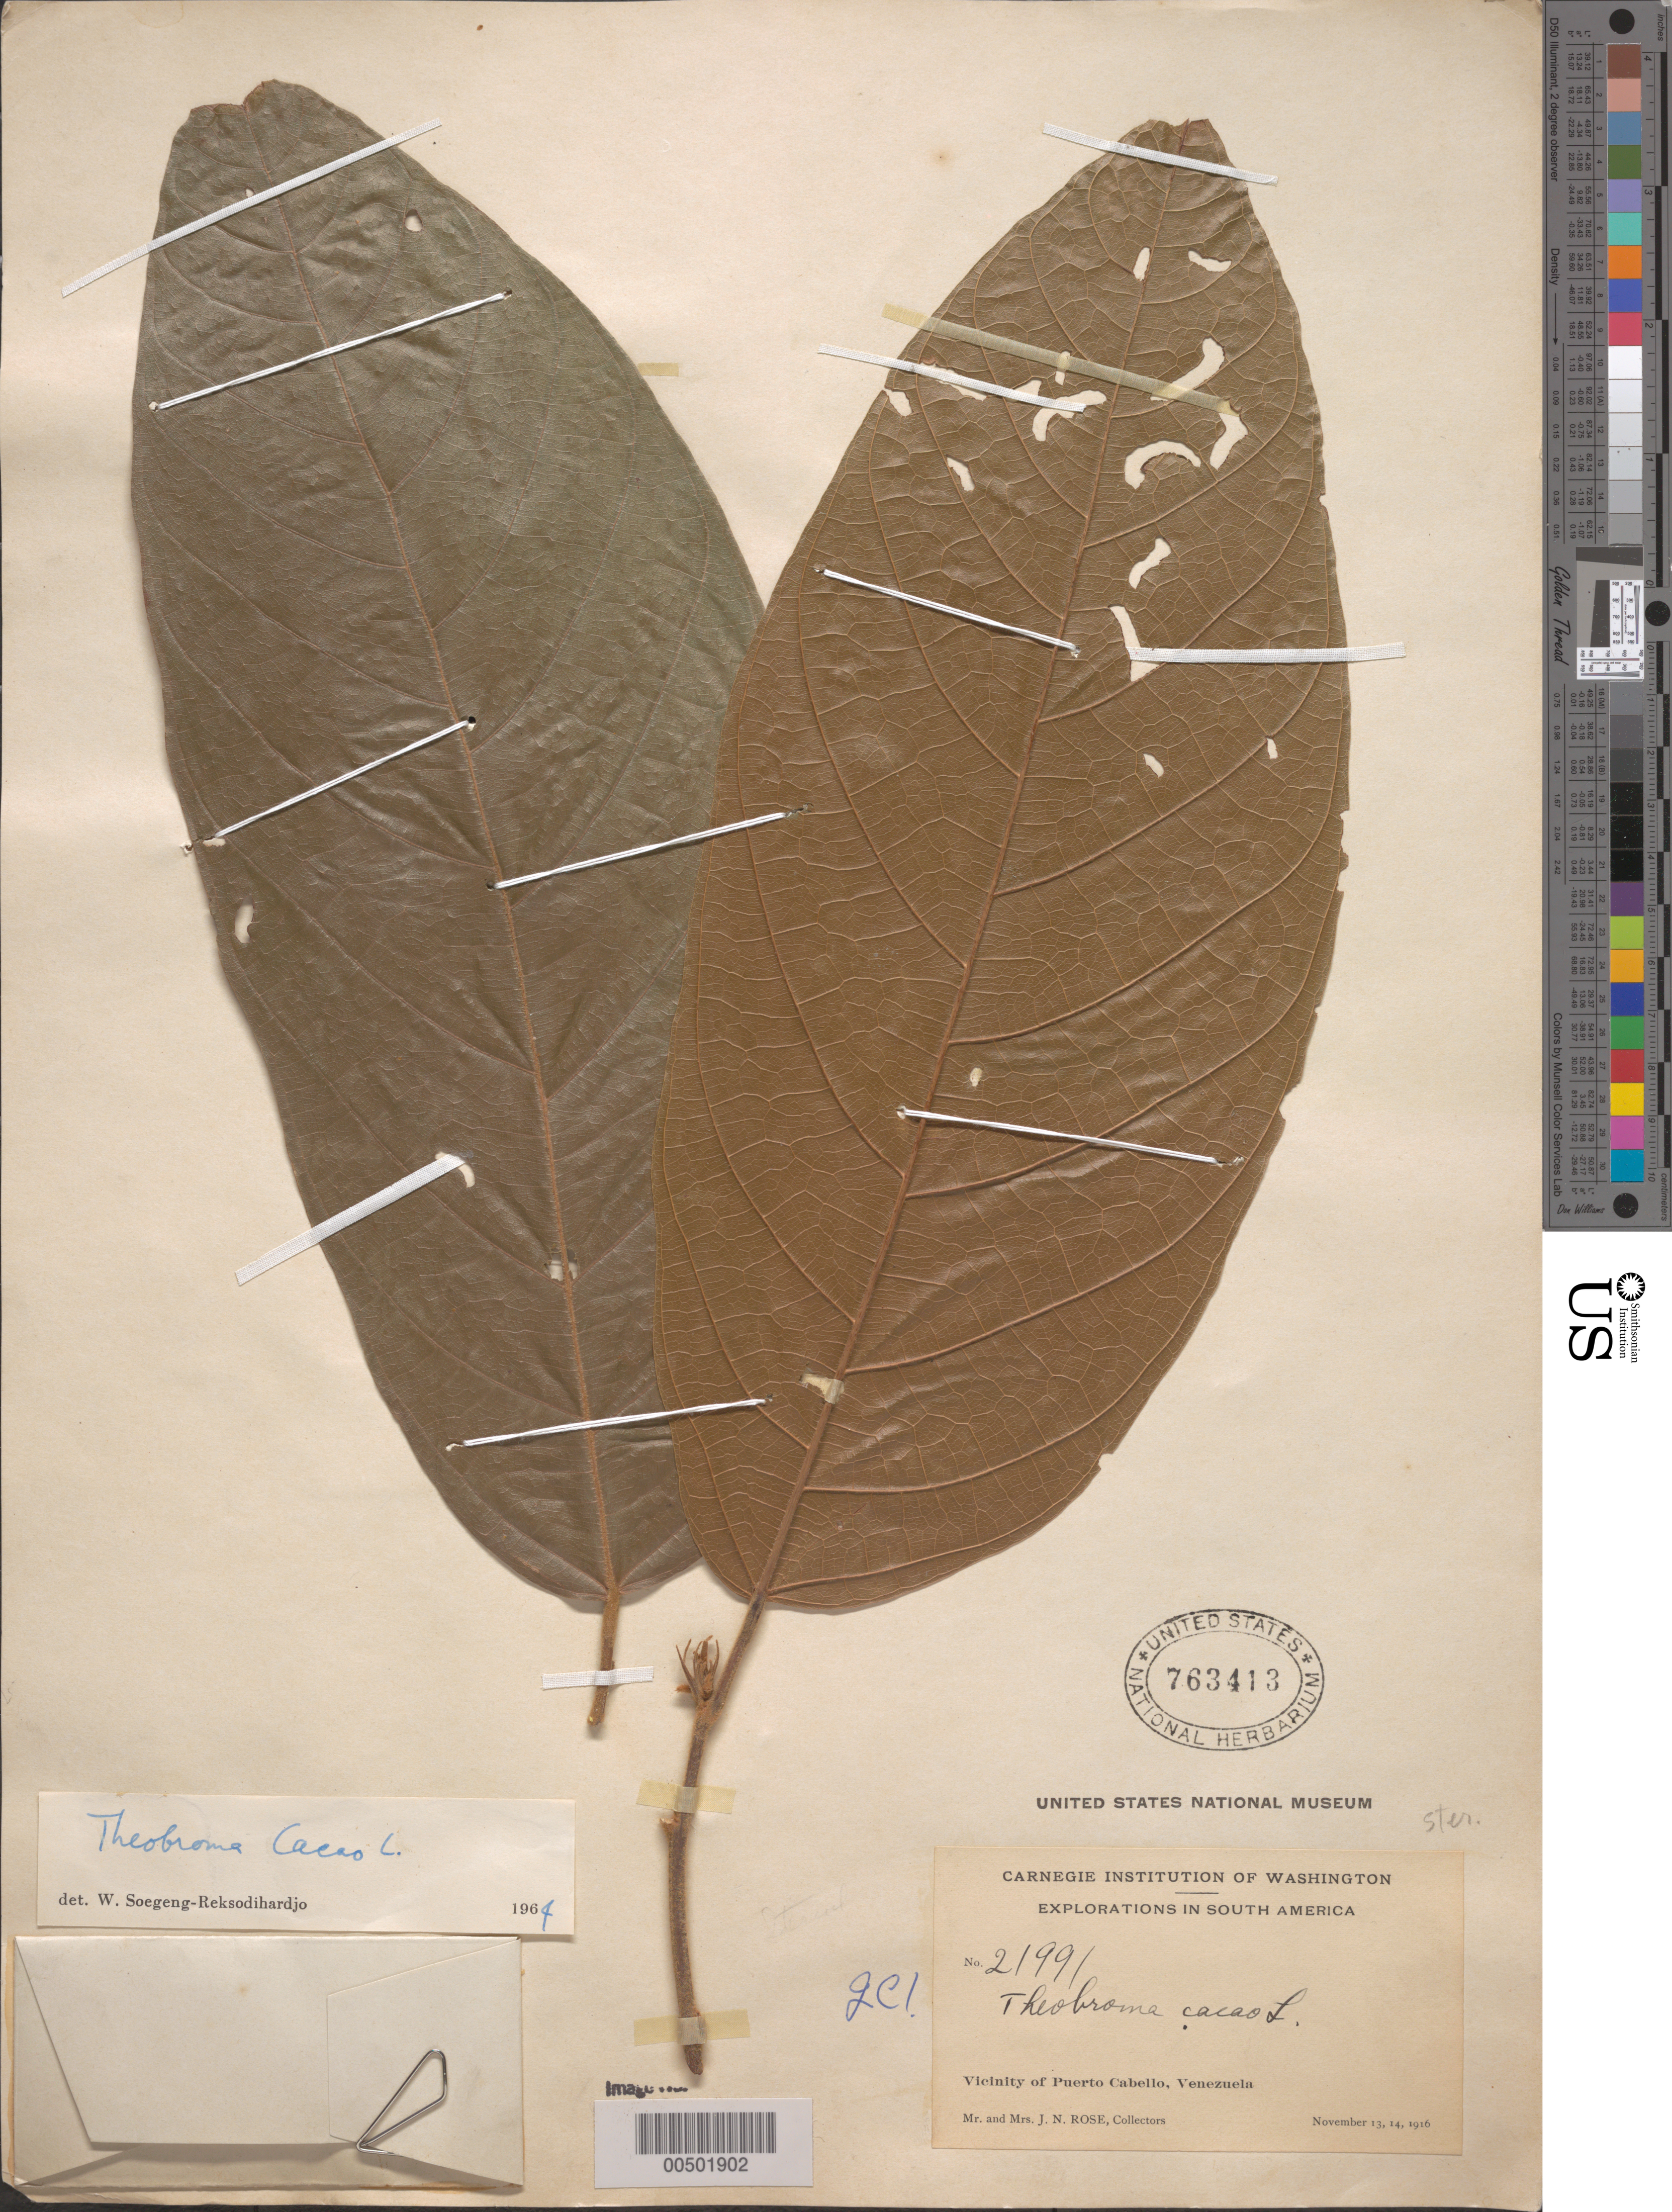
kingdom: Plantae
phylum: Tracheophyta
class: Magnoliopsida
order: Malvales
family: Malvaceae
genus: Theobroma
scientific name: Theobroma cacao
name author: L.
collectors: J. N. Rose & J. N. Rose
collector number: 21991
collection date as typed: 13 Nov 1916 to 14 Nov 1916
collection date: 1916-11-13/1916-11-14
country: Venezuela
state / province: Carabobo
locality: Vicinity of Puerto Cabello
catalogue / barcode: US 763413